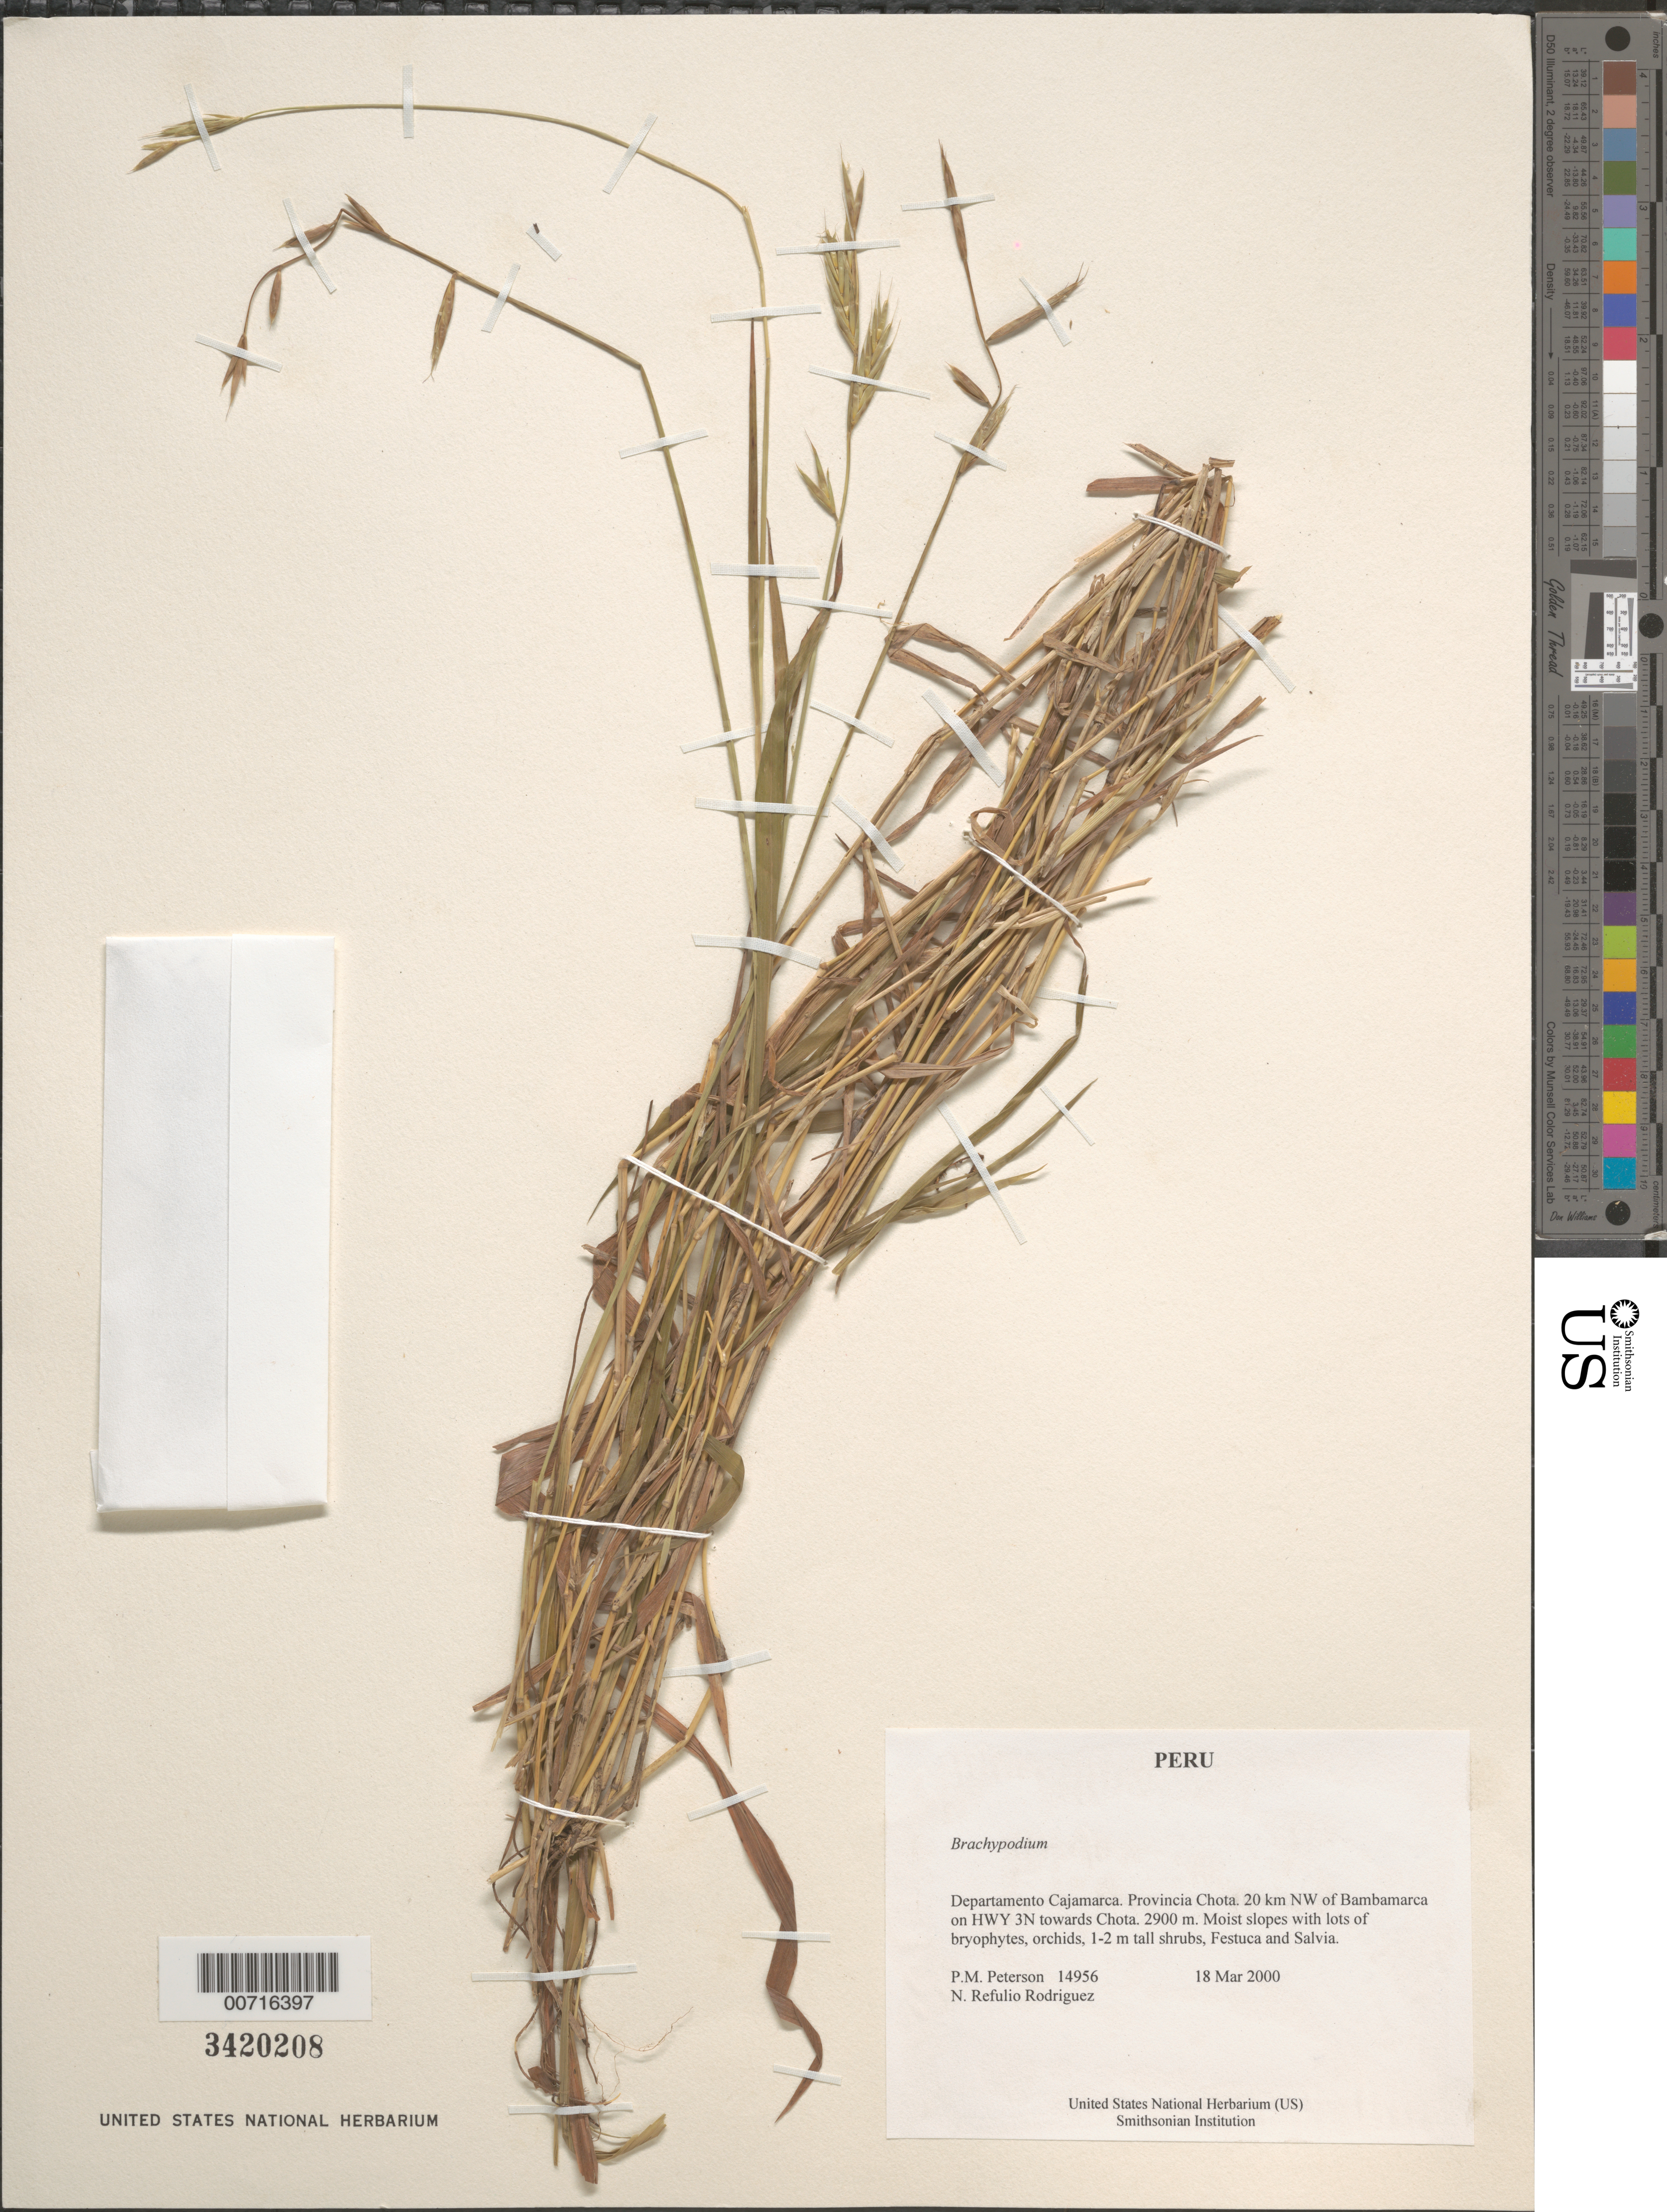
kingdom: Plantae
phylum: Tracheophyta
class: Liliopsida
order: Poales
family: Poaceae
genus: Brachypodium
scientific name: Brachypodium sp.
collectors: P. M. Peterson & N. Refulio-Rodríguez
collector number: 14956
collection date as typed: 18 Mar 2000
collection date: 2000-03-18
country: Peru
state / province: Cajamarca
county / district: Chota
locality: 20 km NW of Bambamarca on HWY 3N towards Chota.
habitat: Moist slopes with lots of bryophytes, orchids, 1-2 m tall shrubs, Festuca and Salvia.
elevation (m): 2900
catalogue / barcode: US 3420208